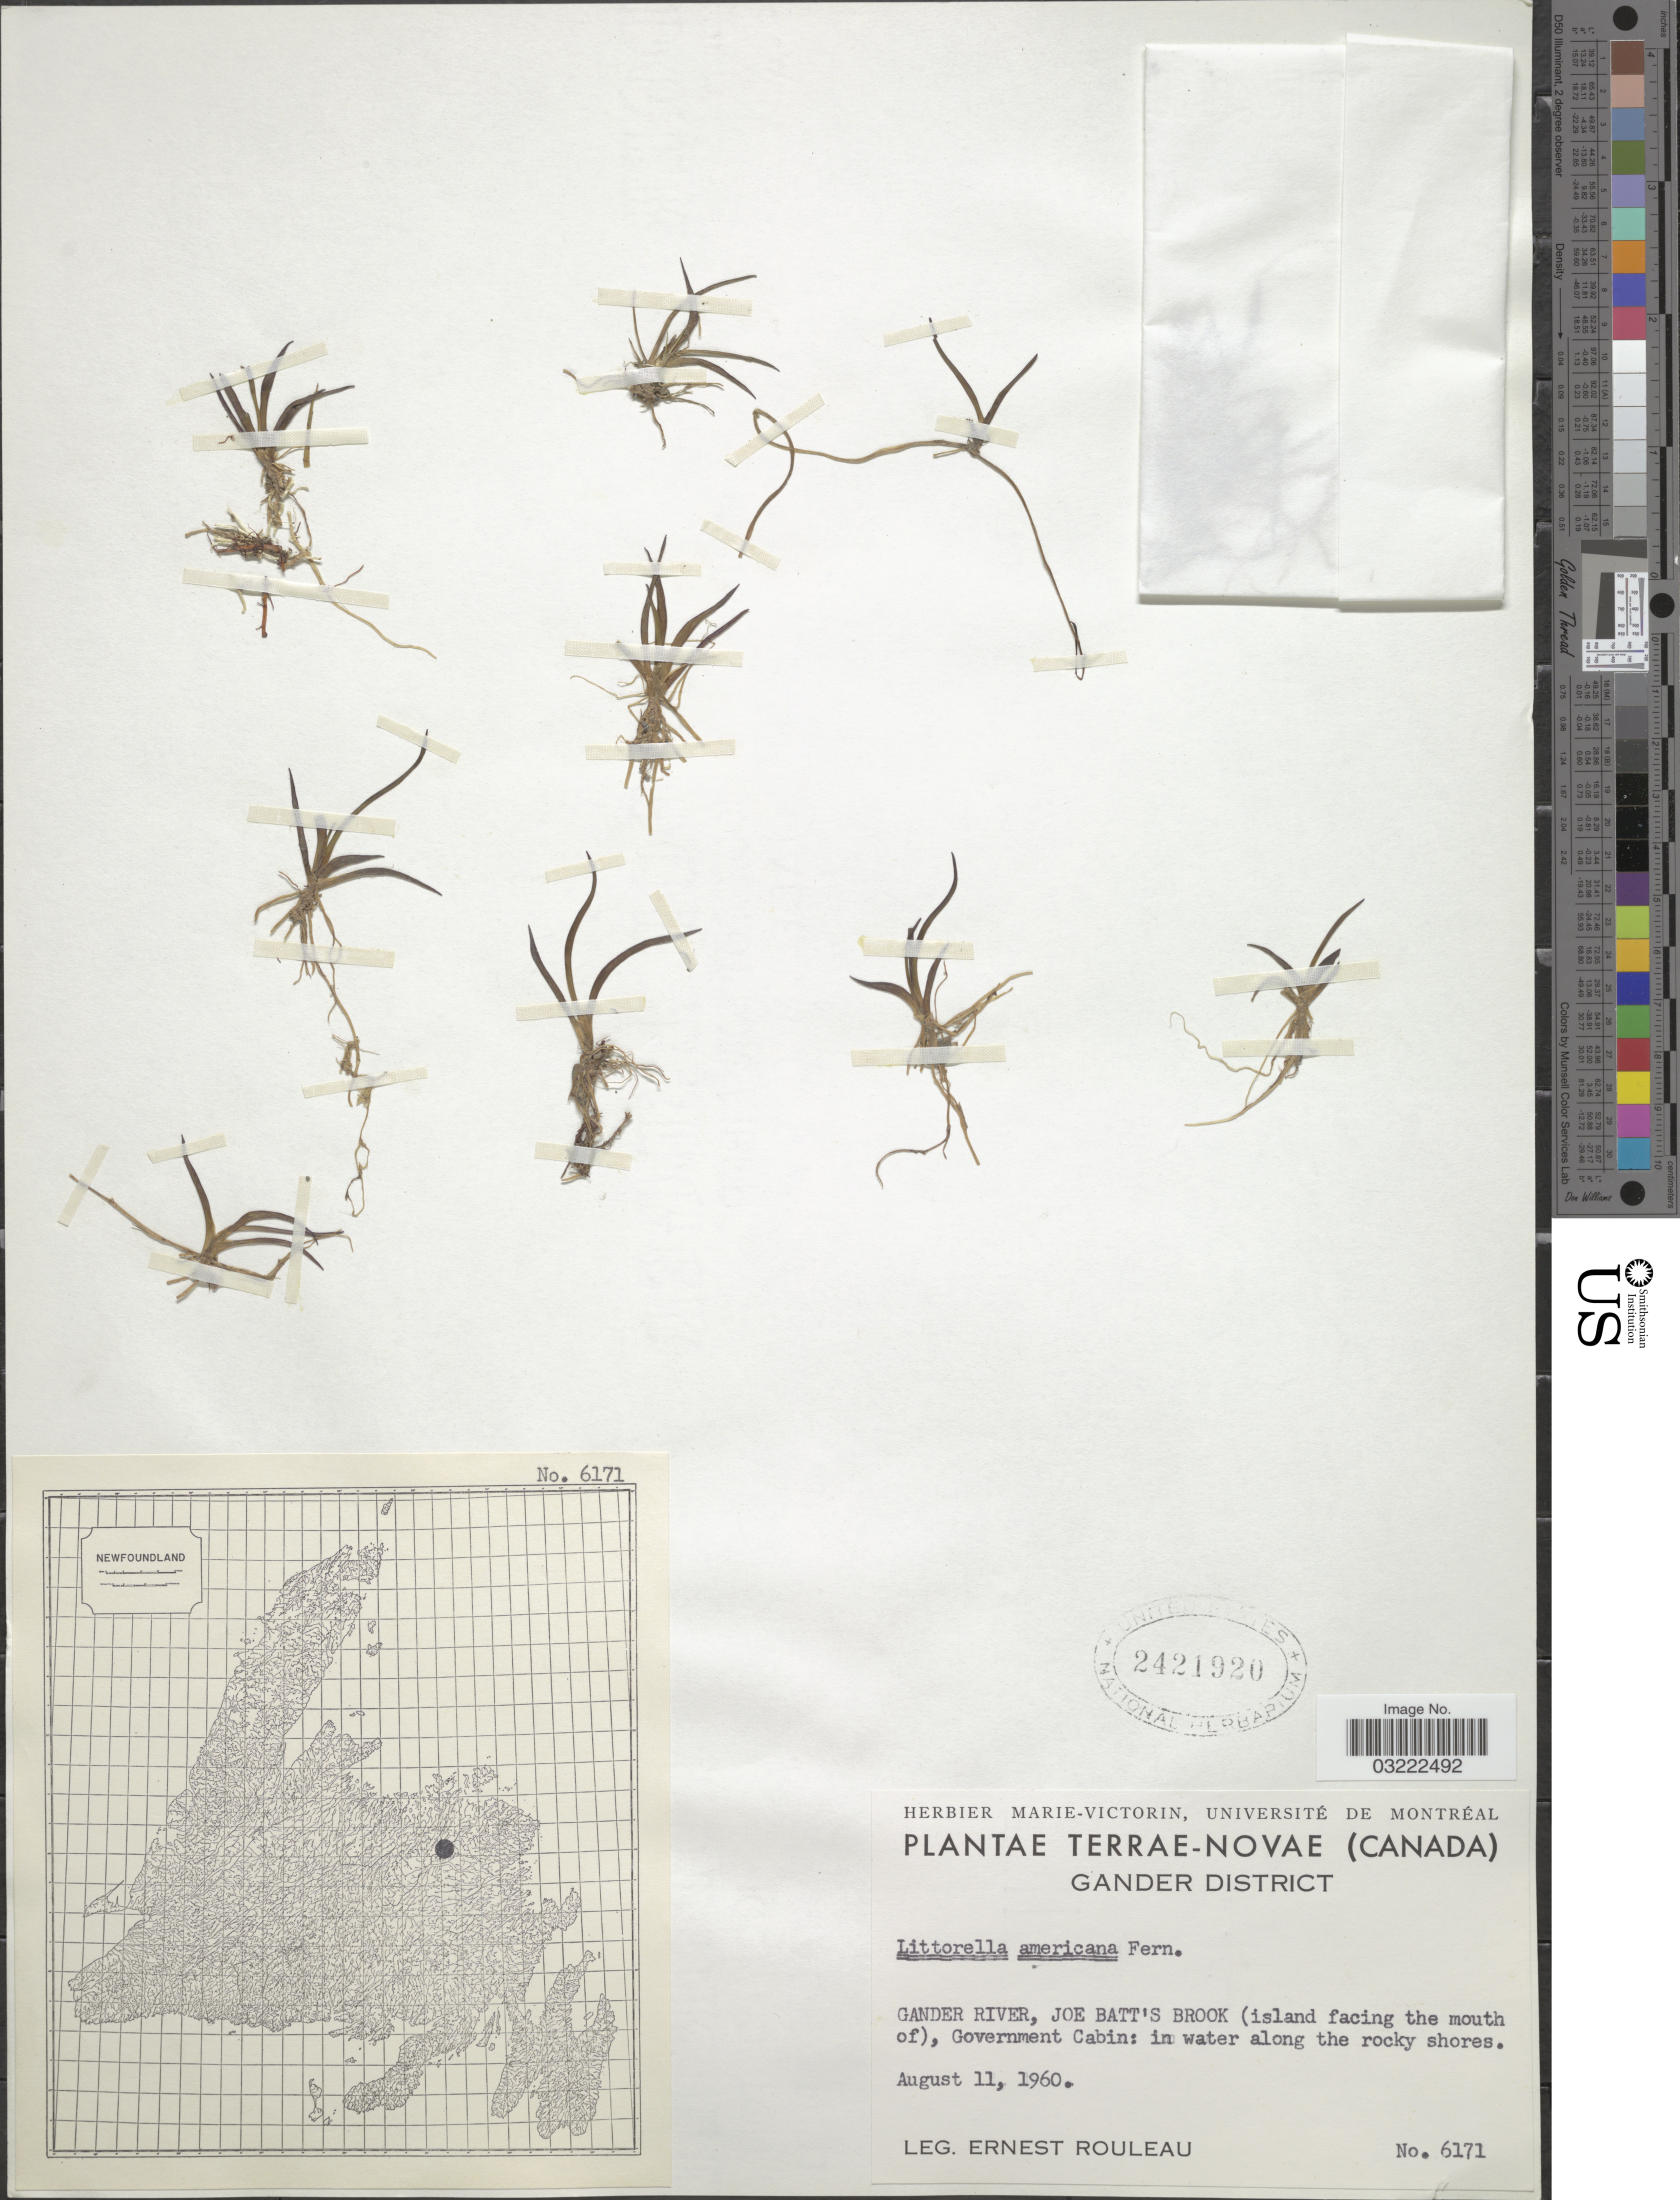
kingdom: Plantae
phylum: Tracheophyta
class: Magnoliopsida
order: Lamiales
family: Plantaginaceae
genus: Littorella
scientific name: Littorella americana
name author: Fernald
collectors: J. Rouleau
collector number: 6171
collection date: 1960-08-11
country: Canada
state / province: Newfoundland and Labrador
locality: Terrae-Novae, Gander District, Gander River, Joe Batt's Brook (island facing the mouth of), Government Cabin.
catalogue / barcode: US 2421920